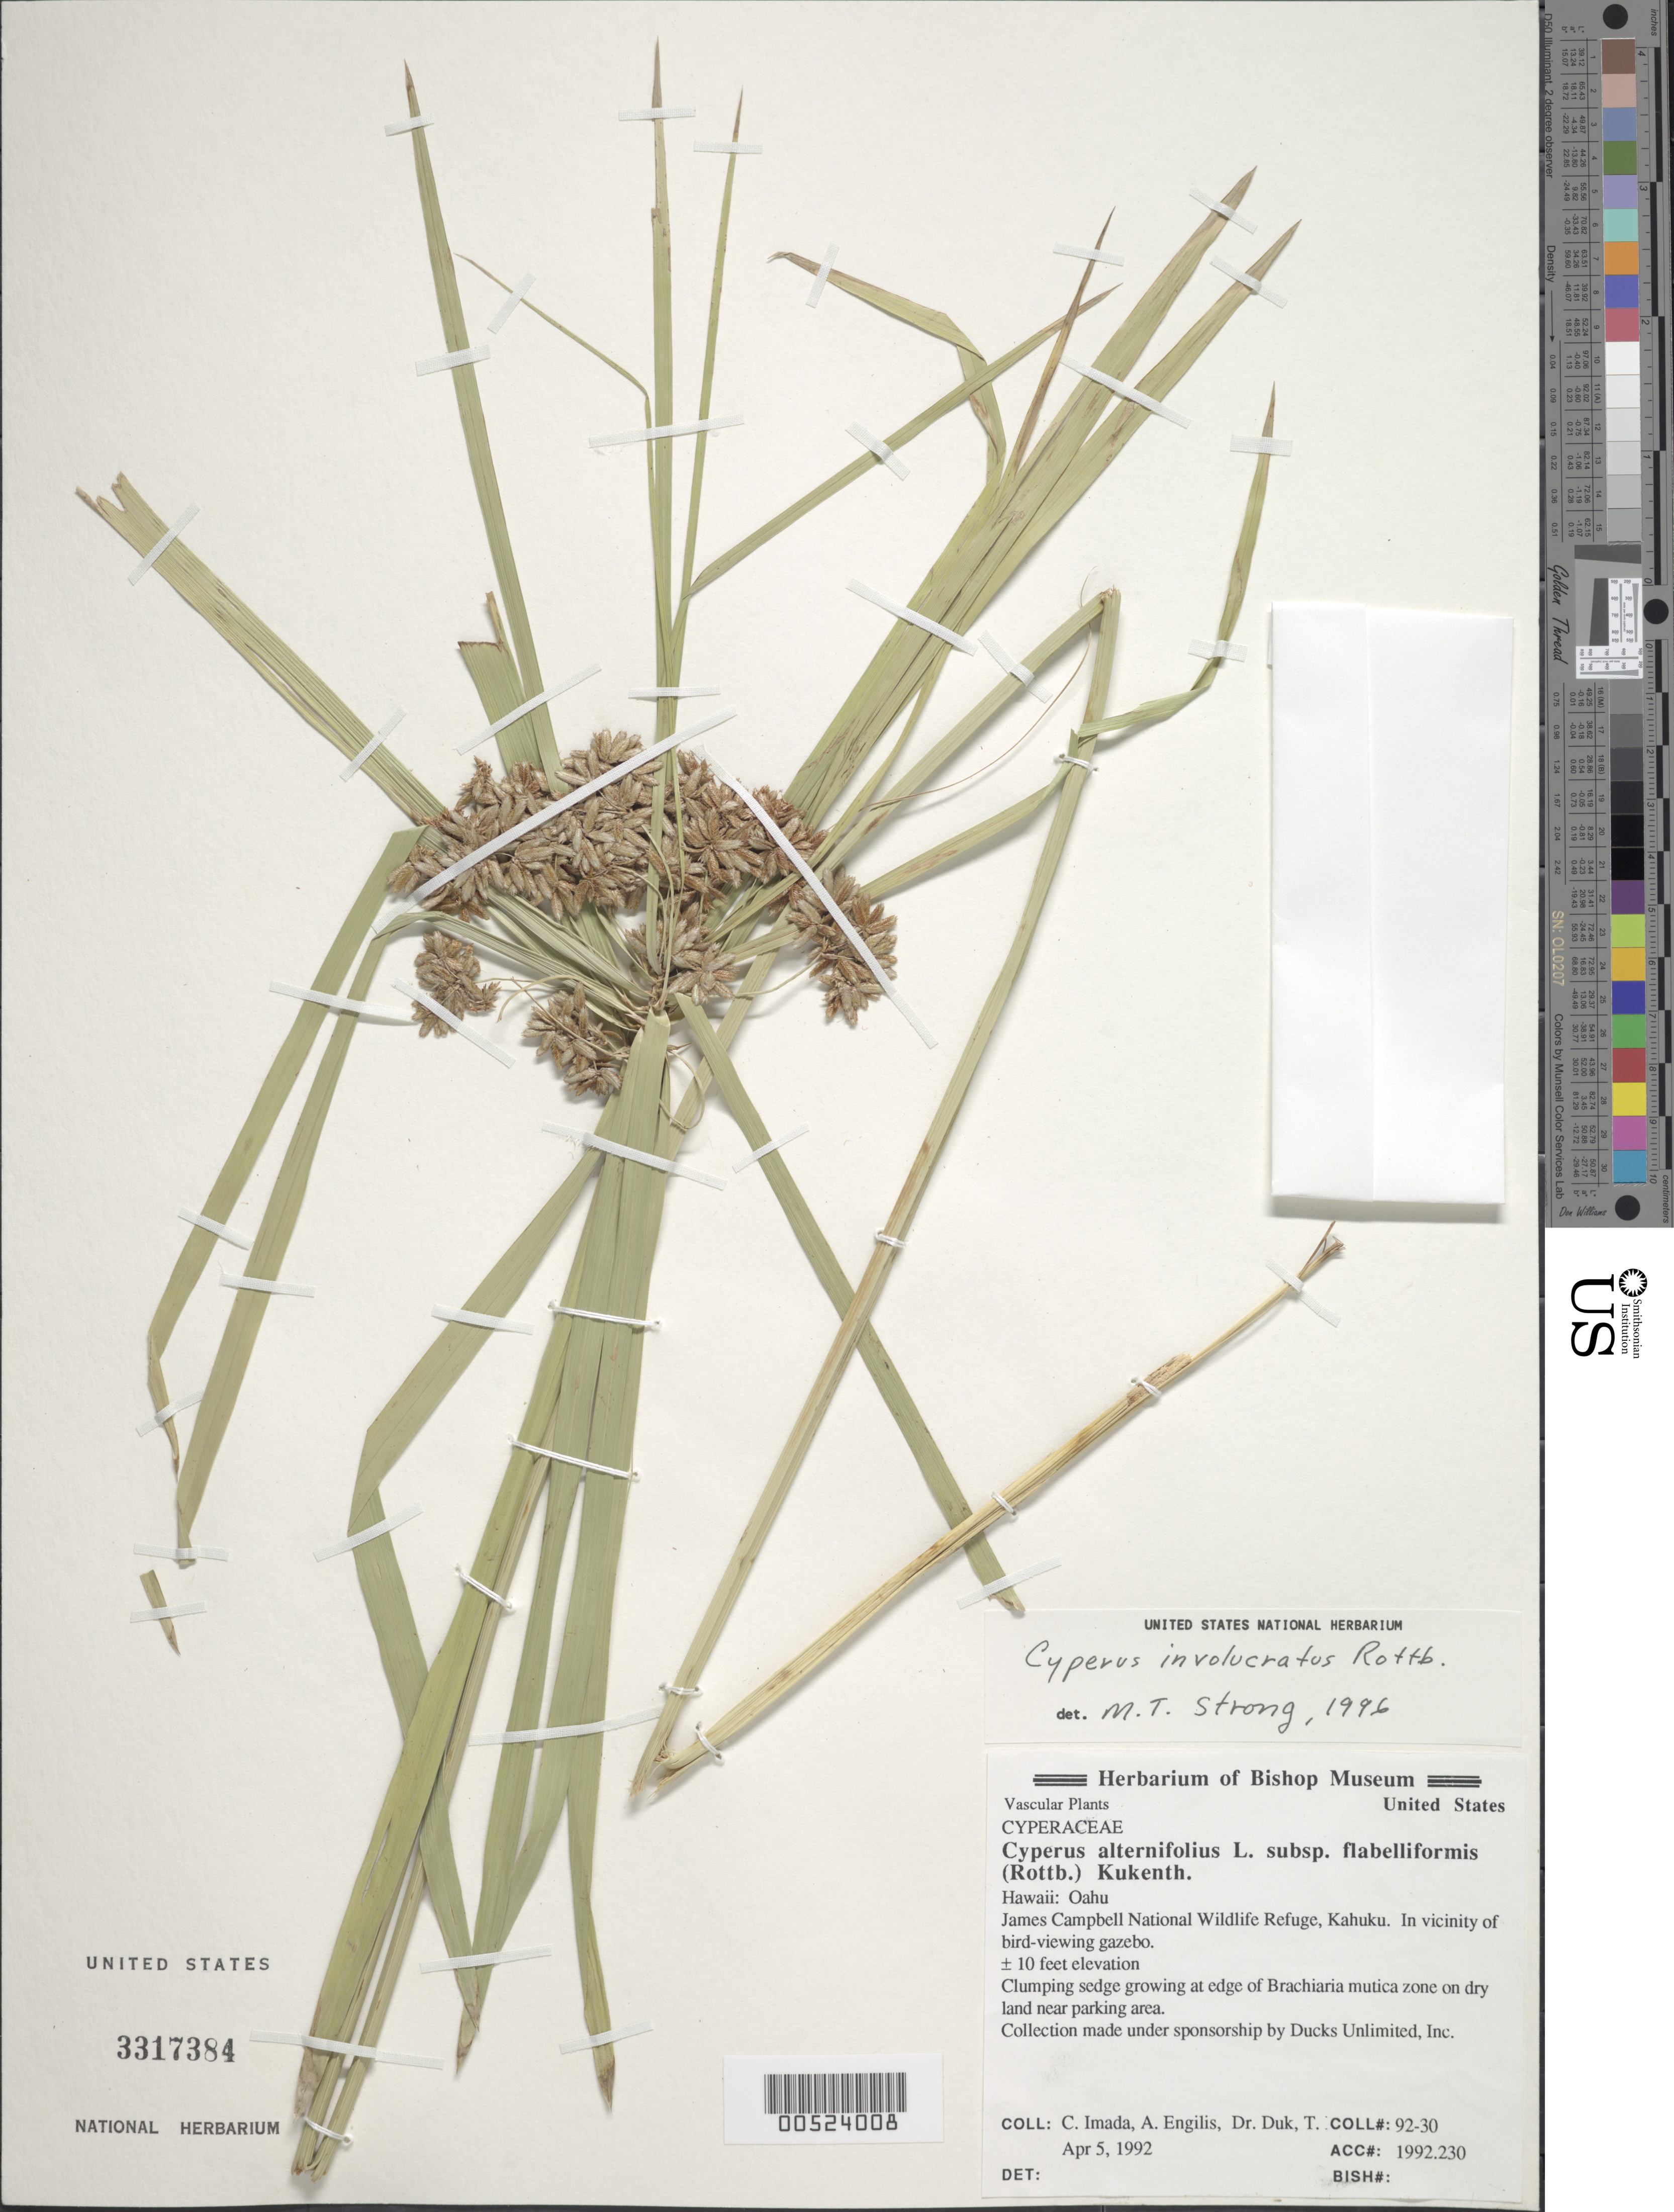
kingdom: Plantae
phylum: Tracheophyta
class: Liliopsida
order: Poales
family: Cyperaceae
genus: Cyperus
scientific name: Cyperus involucratus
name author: Rottb.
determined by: Strong, M. T., (US), Smithsonian Institution - National Museum of Natural History (UNITED STATES)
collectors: C. Imada, A. Engilis & T. Duk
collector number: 92-30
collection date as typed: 5 Apr 1992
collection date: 1992-04-05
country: United States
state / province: Hawaii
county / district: Honolulu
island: Oahu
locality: James Campbell National Wildlife Refuge, Kahuku, in vicinity of bird-viewing gazebo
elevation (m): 3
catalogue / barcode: US 3317384